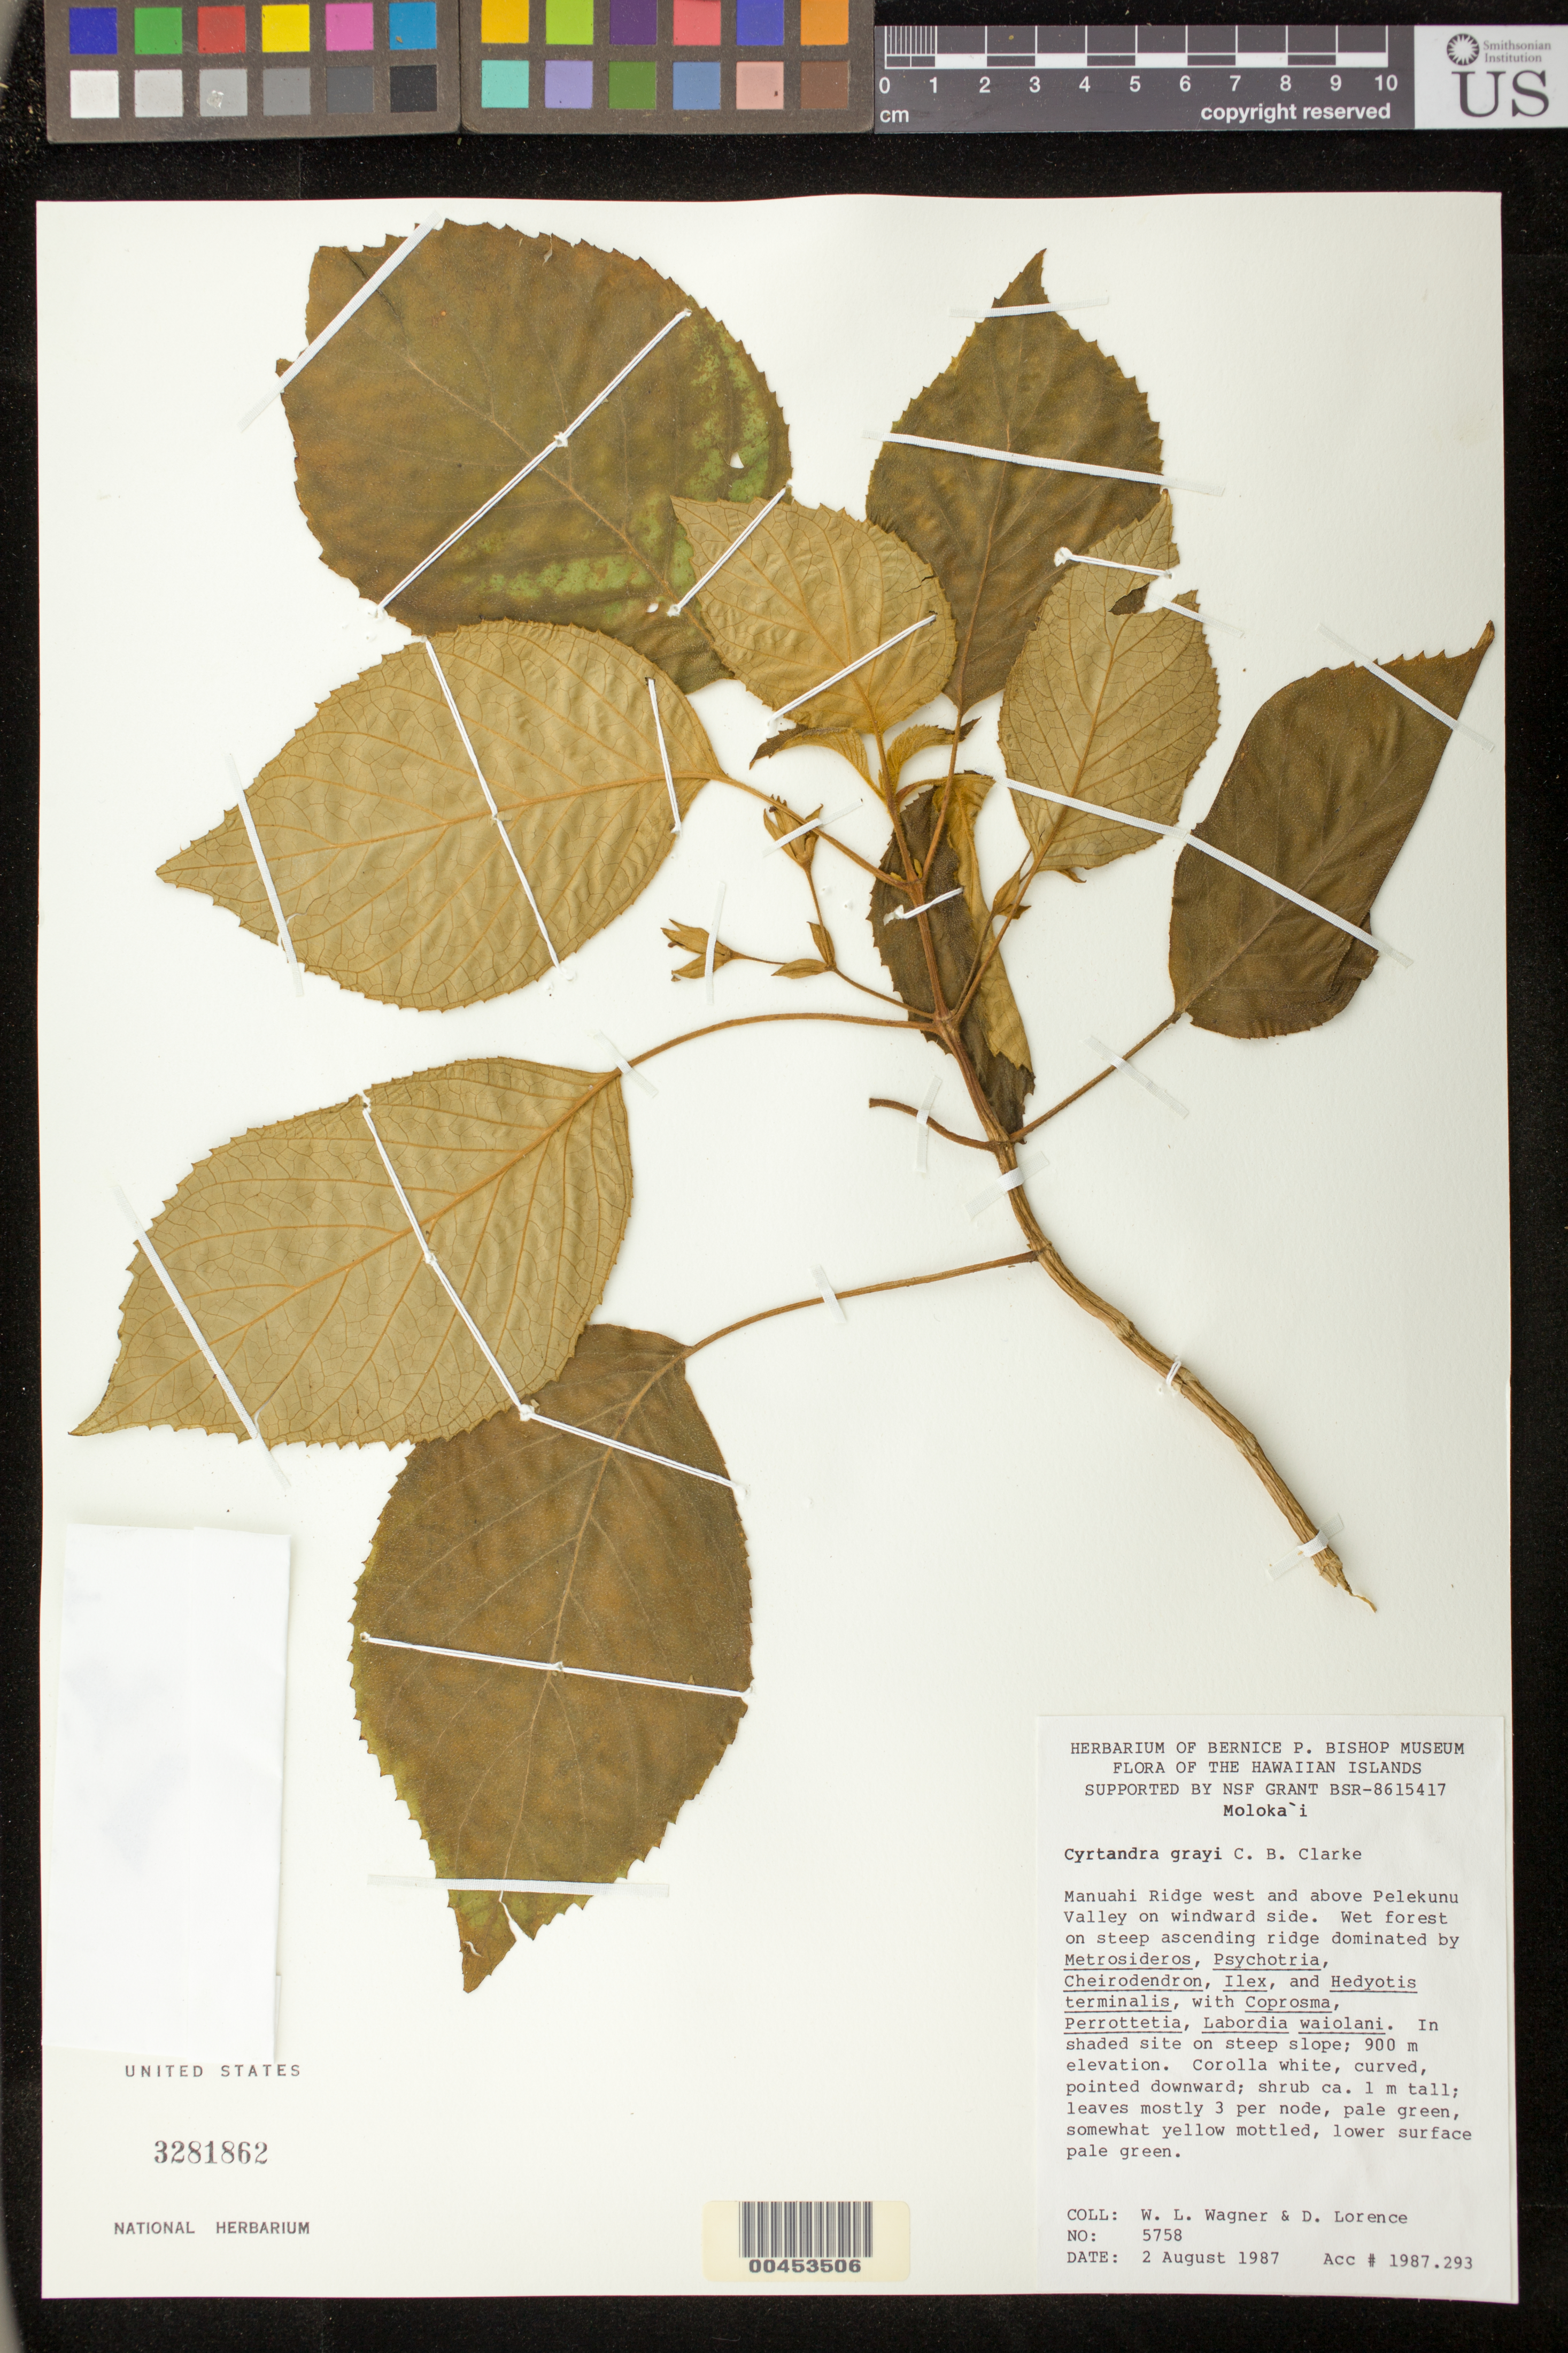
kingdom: Plantae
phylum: Tracheophyta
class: Magnoliopsida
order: Lamiales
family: Gesneriaceae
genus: Cyrtandra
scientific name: Cyrtandra grayi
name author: C.B. Clarke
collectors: W. L. Wagner & D. Lorence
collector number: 5758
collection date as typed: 02 Aug 1987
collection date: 1987-08-02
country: United States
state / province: Hawaii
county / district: Maui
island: Moloka'i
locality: Maui, Manuahi ridge west and above pelekunu valley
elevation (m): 900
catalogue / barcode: US 3281862